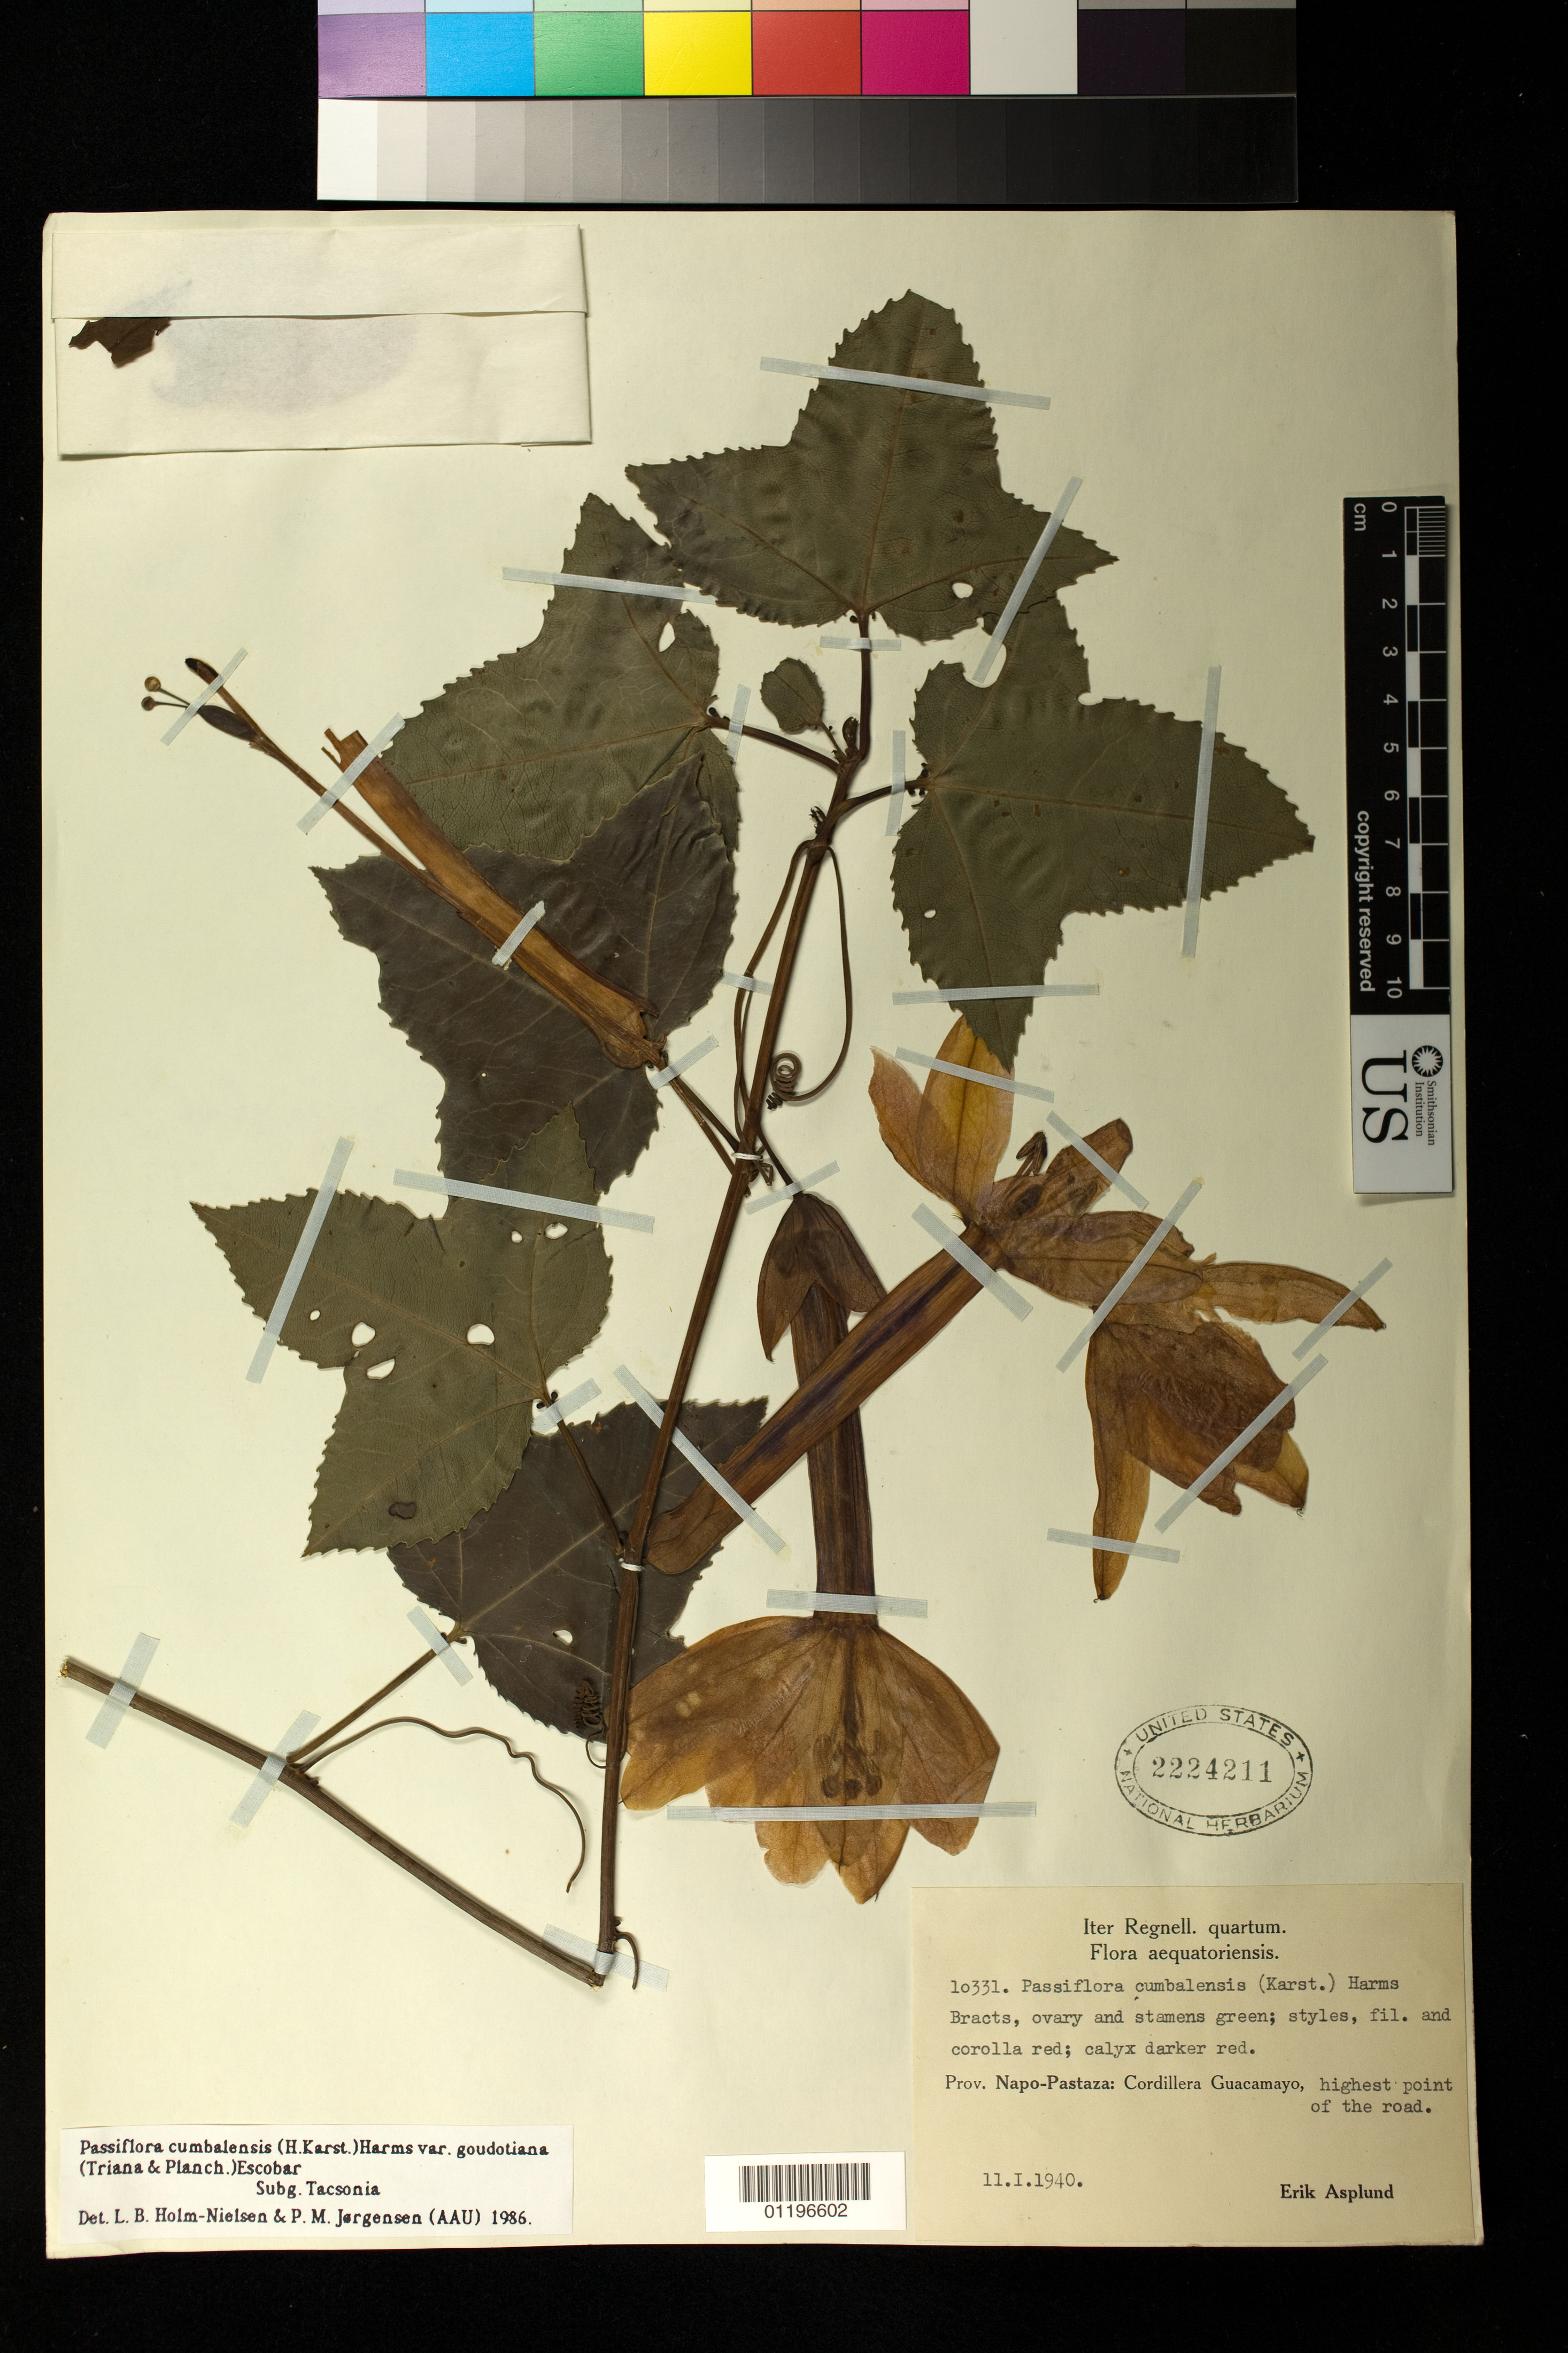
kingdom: Plantae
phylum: Tracheophyta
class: Magnoliopsida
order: Malpighiales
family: Passifloraceae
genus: Passiflora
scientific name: Passiflora cumbalensis var. goudotiana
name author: (Triana & Planch.) L.K. Escobar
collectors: E. Asplund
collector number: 10331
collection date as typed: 01 Nov 1940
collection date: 1940-11-01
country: Ecuador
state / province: Pastaza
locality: Prov. Napo-Pastaza: Cordillera Guacamayo, highest point of the road.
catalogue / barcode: US 2224211